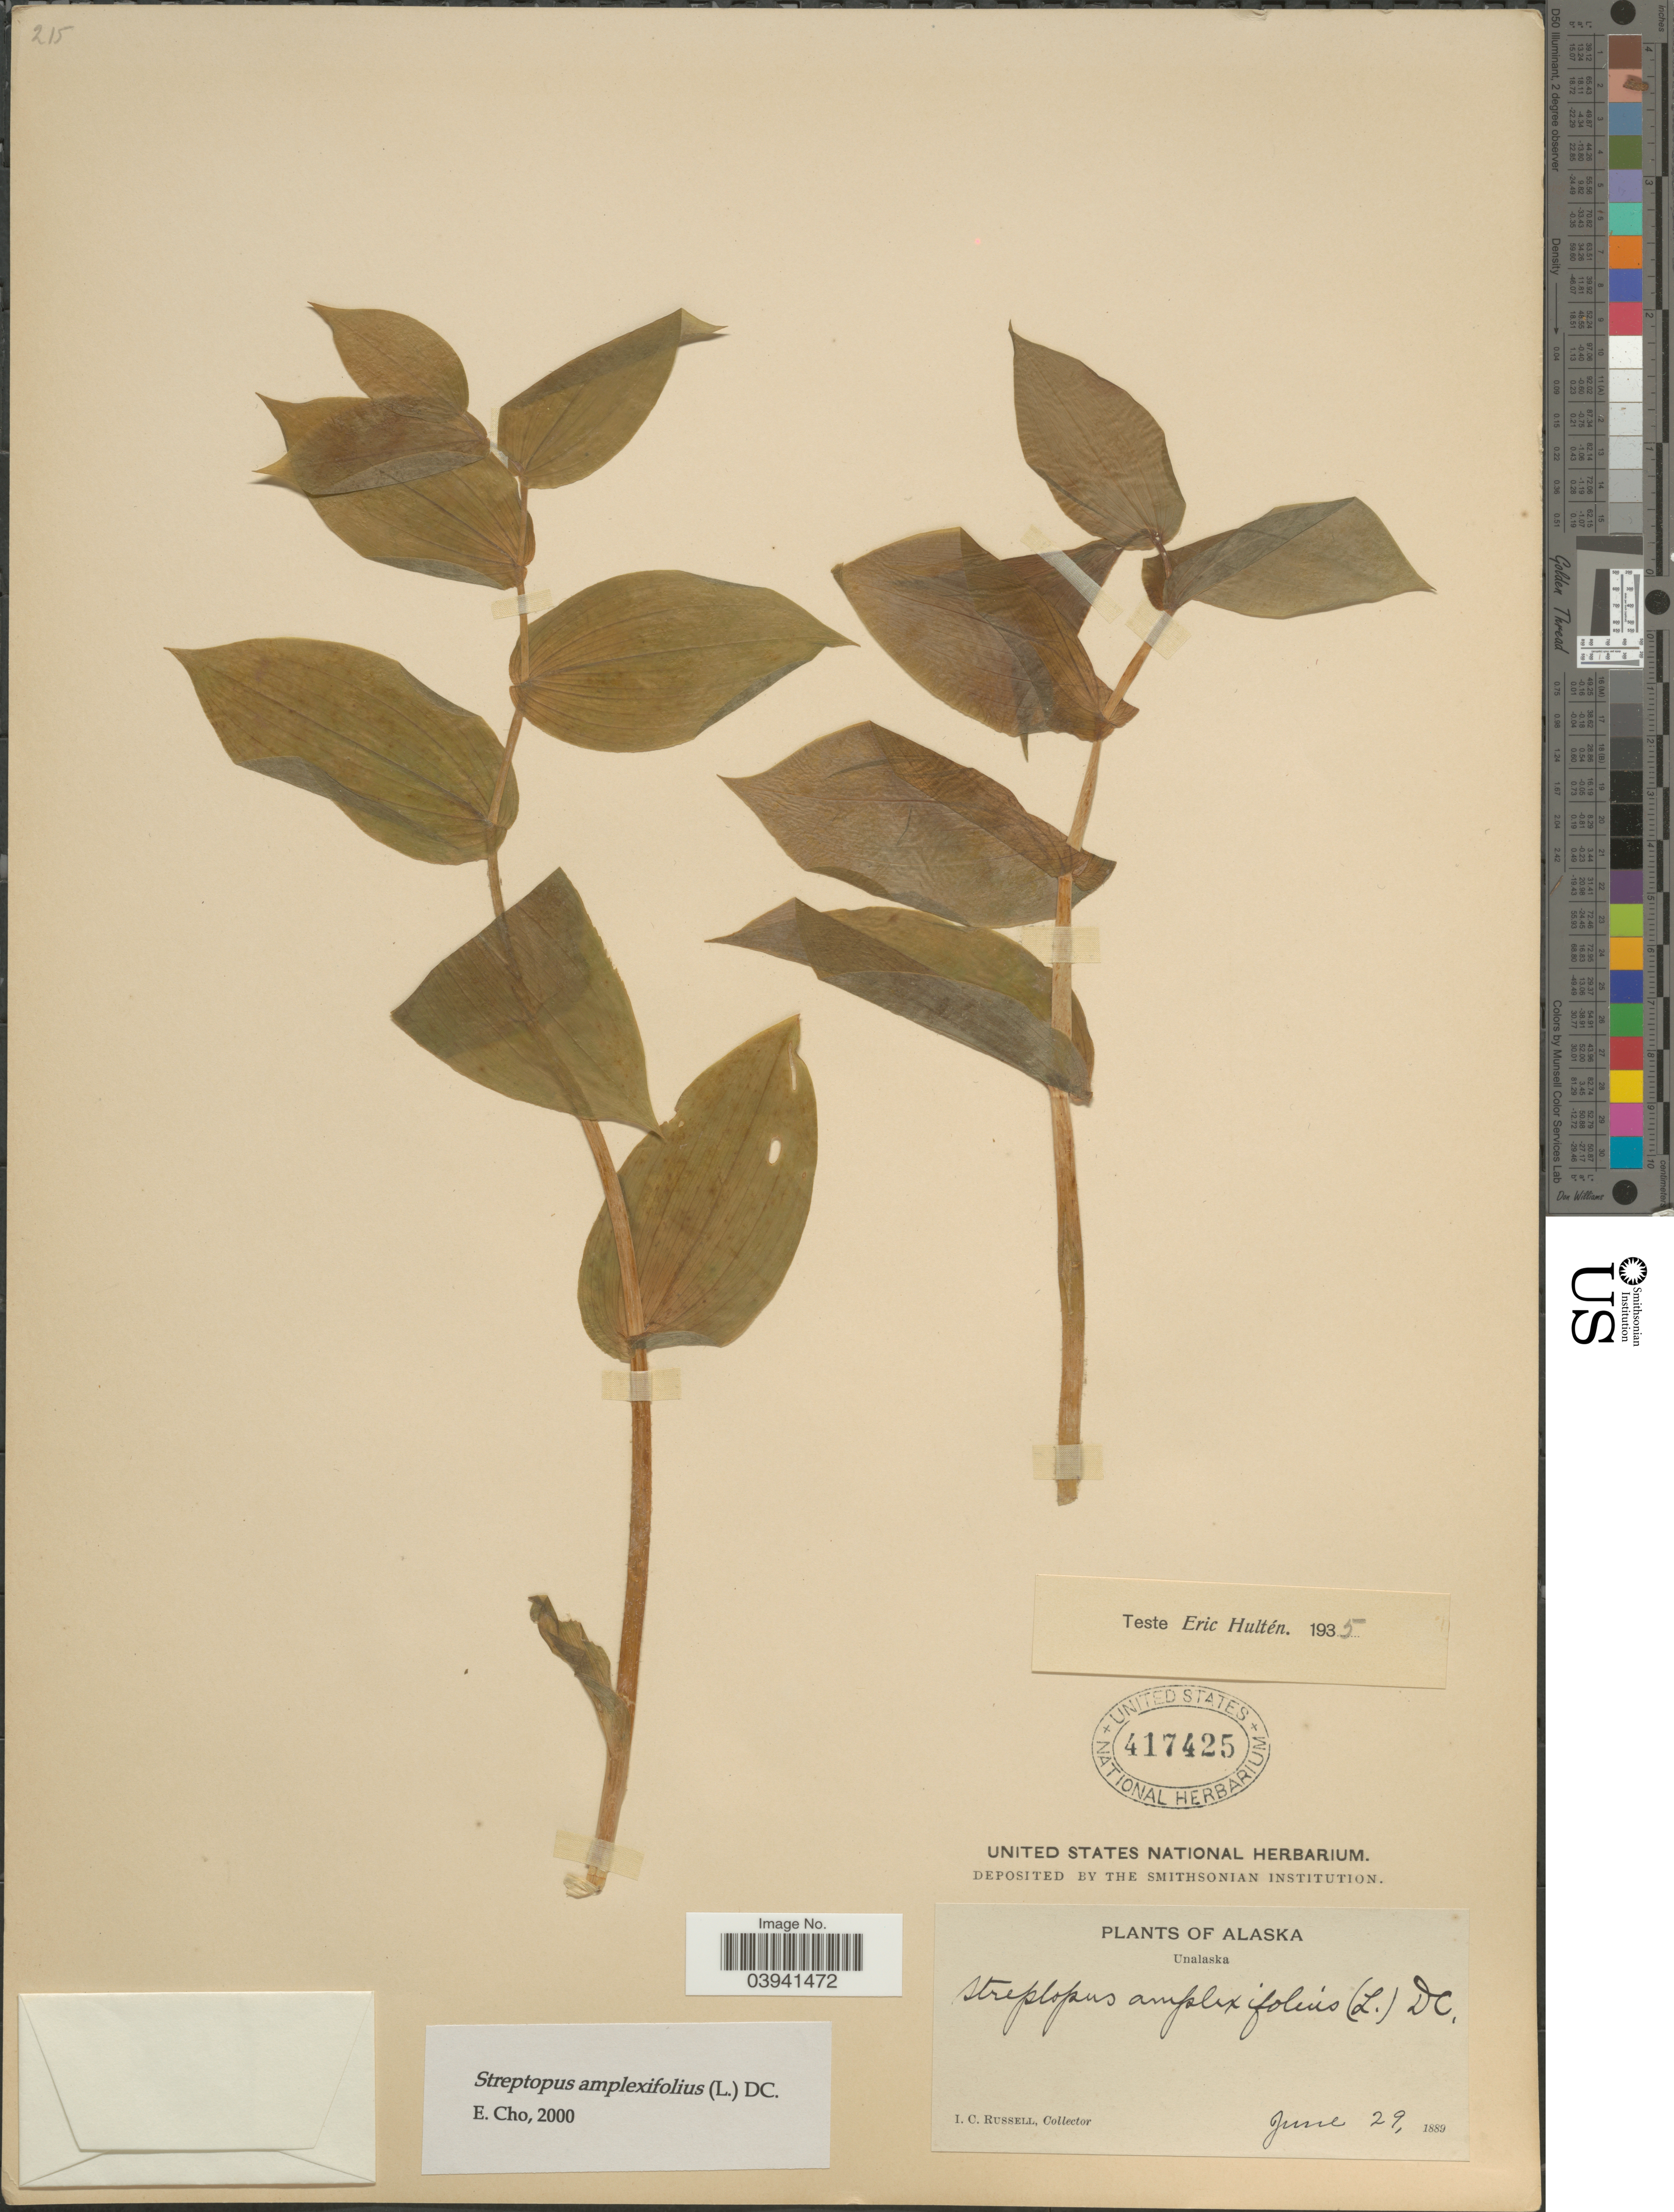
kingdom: Plantae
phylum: Tracheophyta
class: Liliopsida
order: Liliales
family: Liliaceae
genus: Streptopus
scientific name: Streptopus amplexifolius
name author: (L.) DC.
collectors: I. C. Russell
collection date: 1889-06-29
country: United States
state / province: Alaska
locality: Unalaska.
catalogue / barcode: US 417425